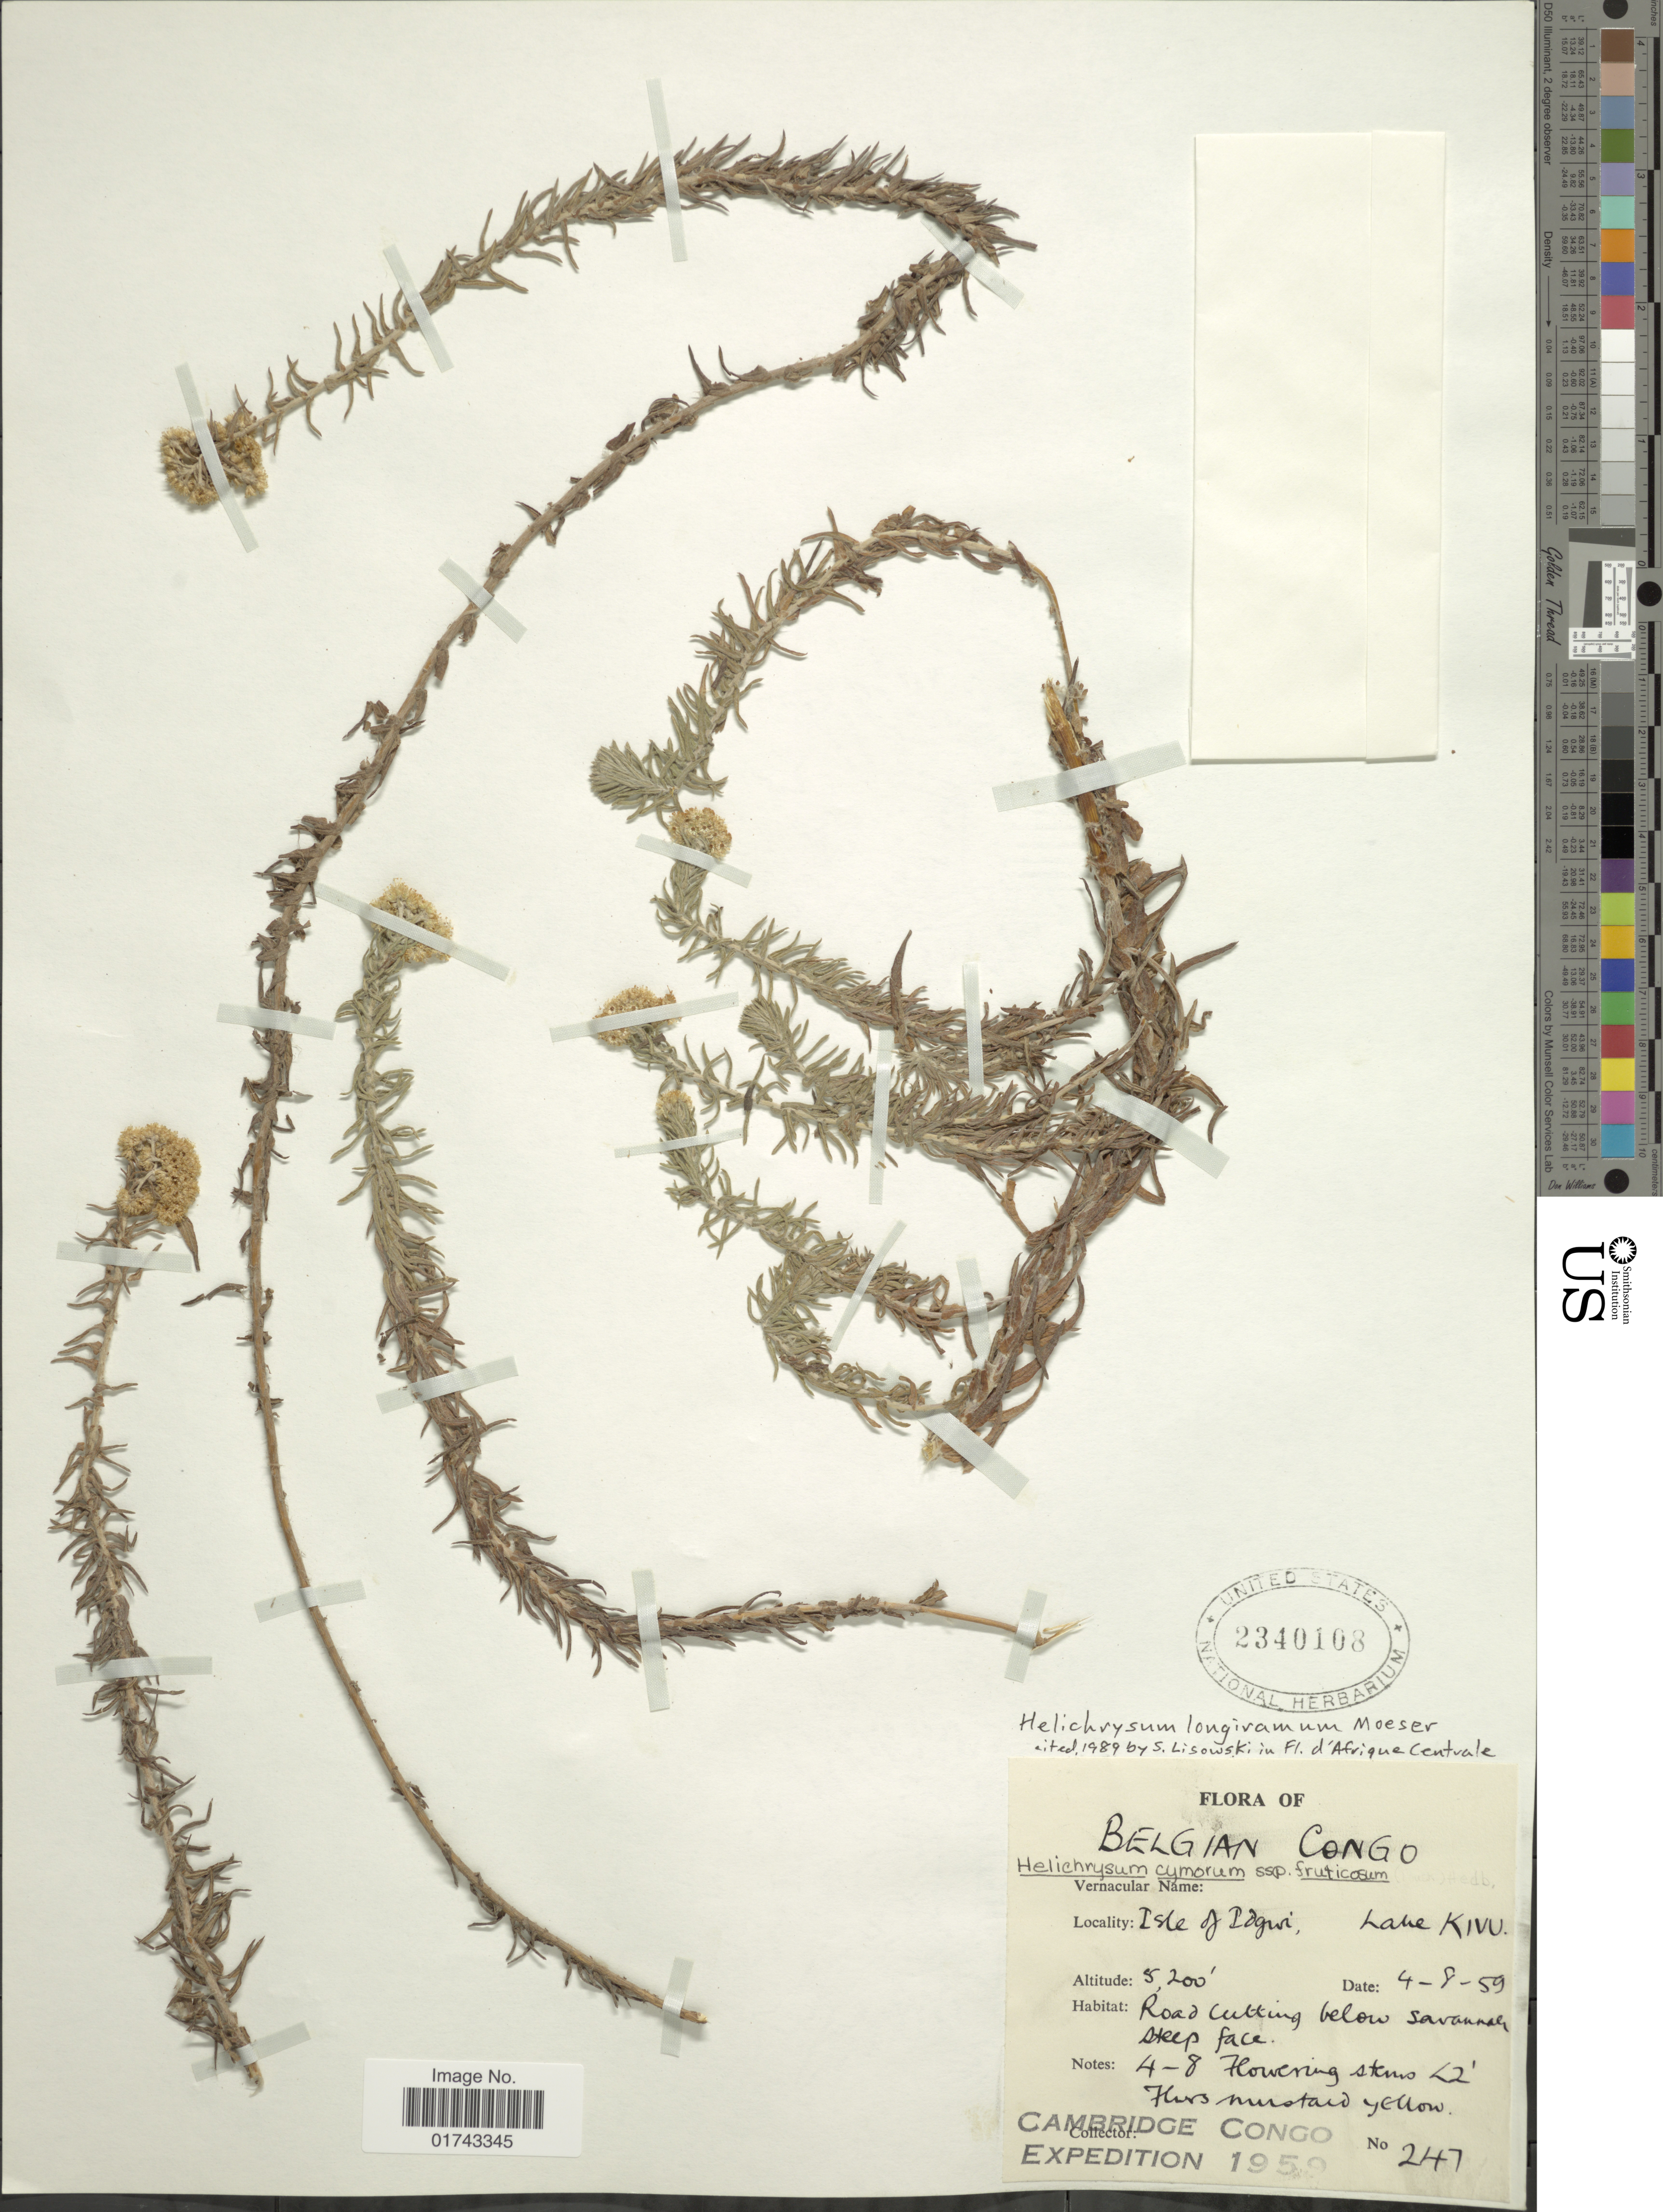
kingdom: Plantae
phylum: Tracheophyta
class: Magnoliopsida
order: Asterales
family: Asteraceae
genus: Helichrysum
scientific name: Helichrysum longisamum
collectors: Cambridge Congo Expedition 1959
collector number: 247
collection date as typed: Transcribed d/m/y: 4/8/59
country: Congo, Democratic Republic of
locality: Belgian Congo, Isle of Idgwi, Lake Kivu.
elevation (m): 1585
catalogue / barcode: US 2340108